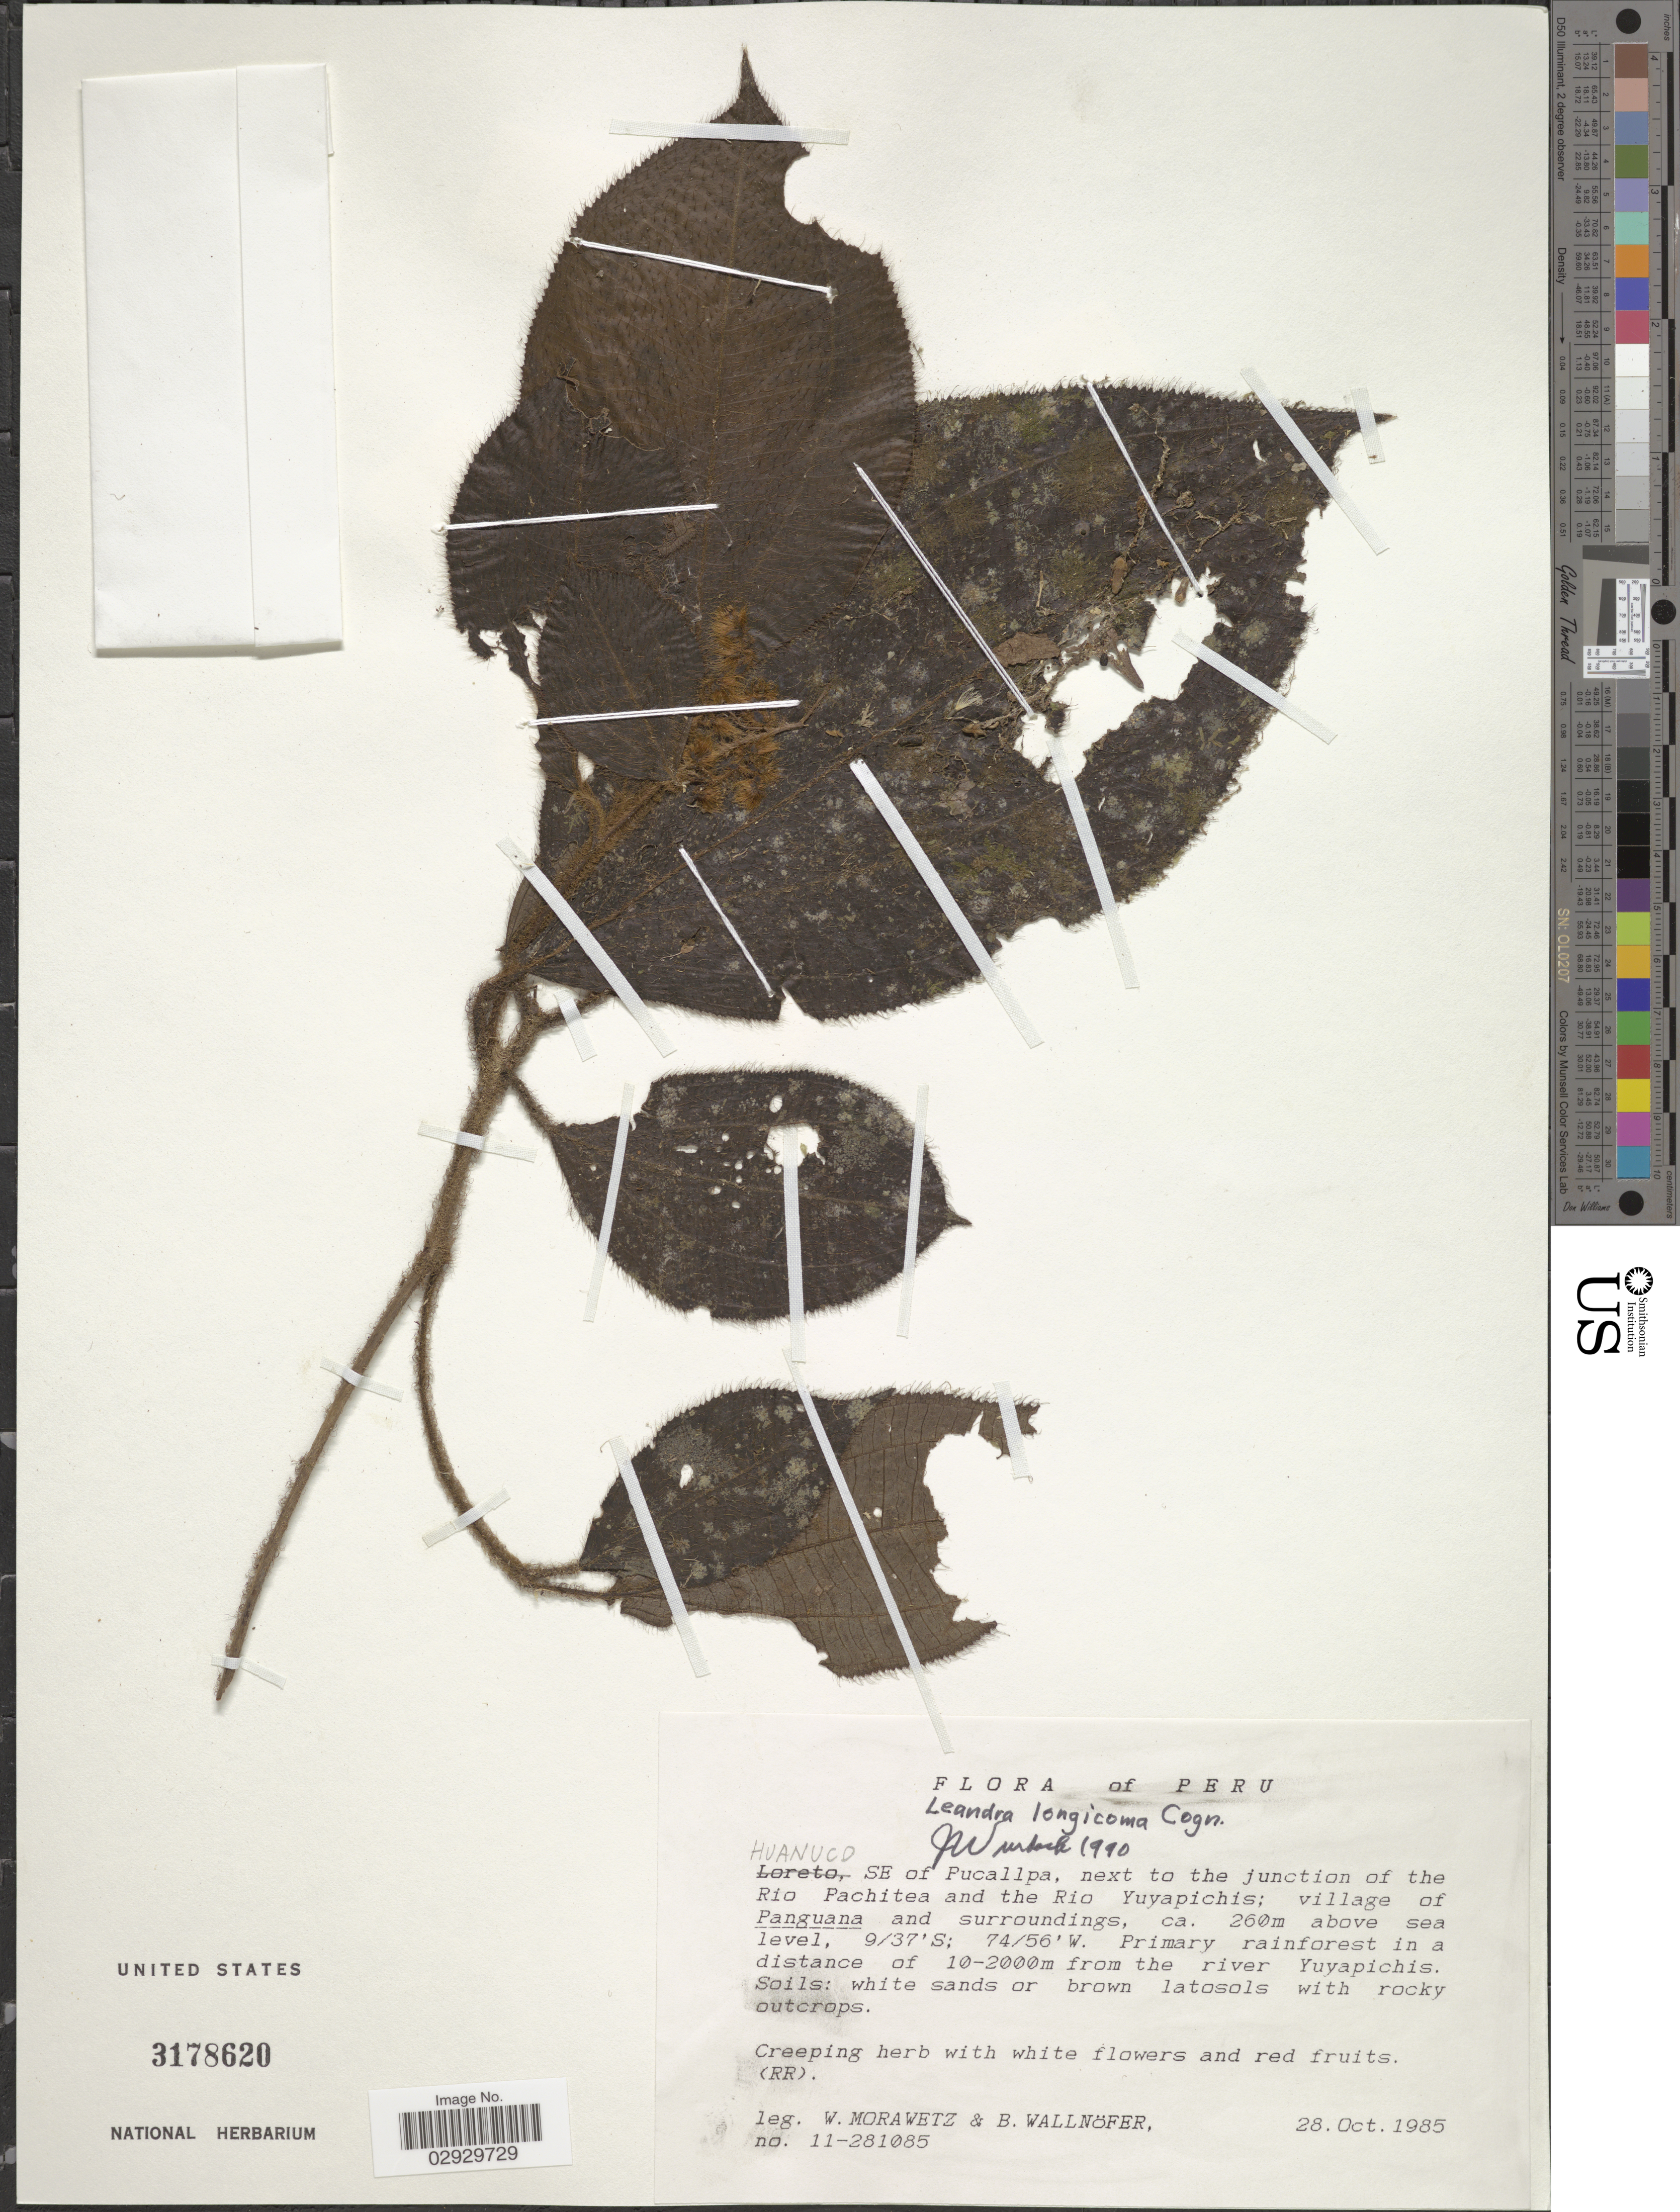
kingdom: Plantae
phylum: Tracheophyta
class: Magnoliopsida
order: Myrtales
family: Melastomataceae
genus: Leandra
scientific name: Leandra longicoma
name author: Cogn.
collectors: W. Morawetz & B. Wallnöfer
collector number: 11-281085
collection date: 1985-10-28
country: Peru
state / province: Huánuco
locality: SE of Pucallpa, next to the junction of the Rio Pachitea and the Rio Yuyapichis; village of Panguana and surroundings.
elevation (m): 260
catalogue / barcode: US 3178620